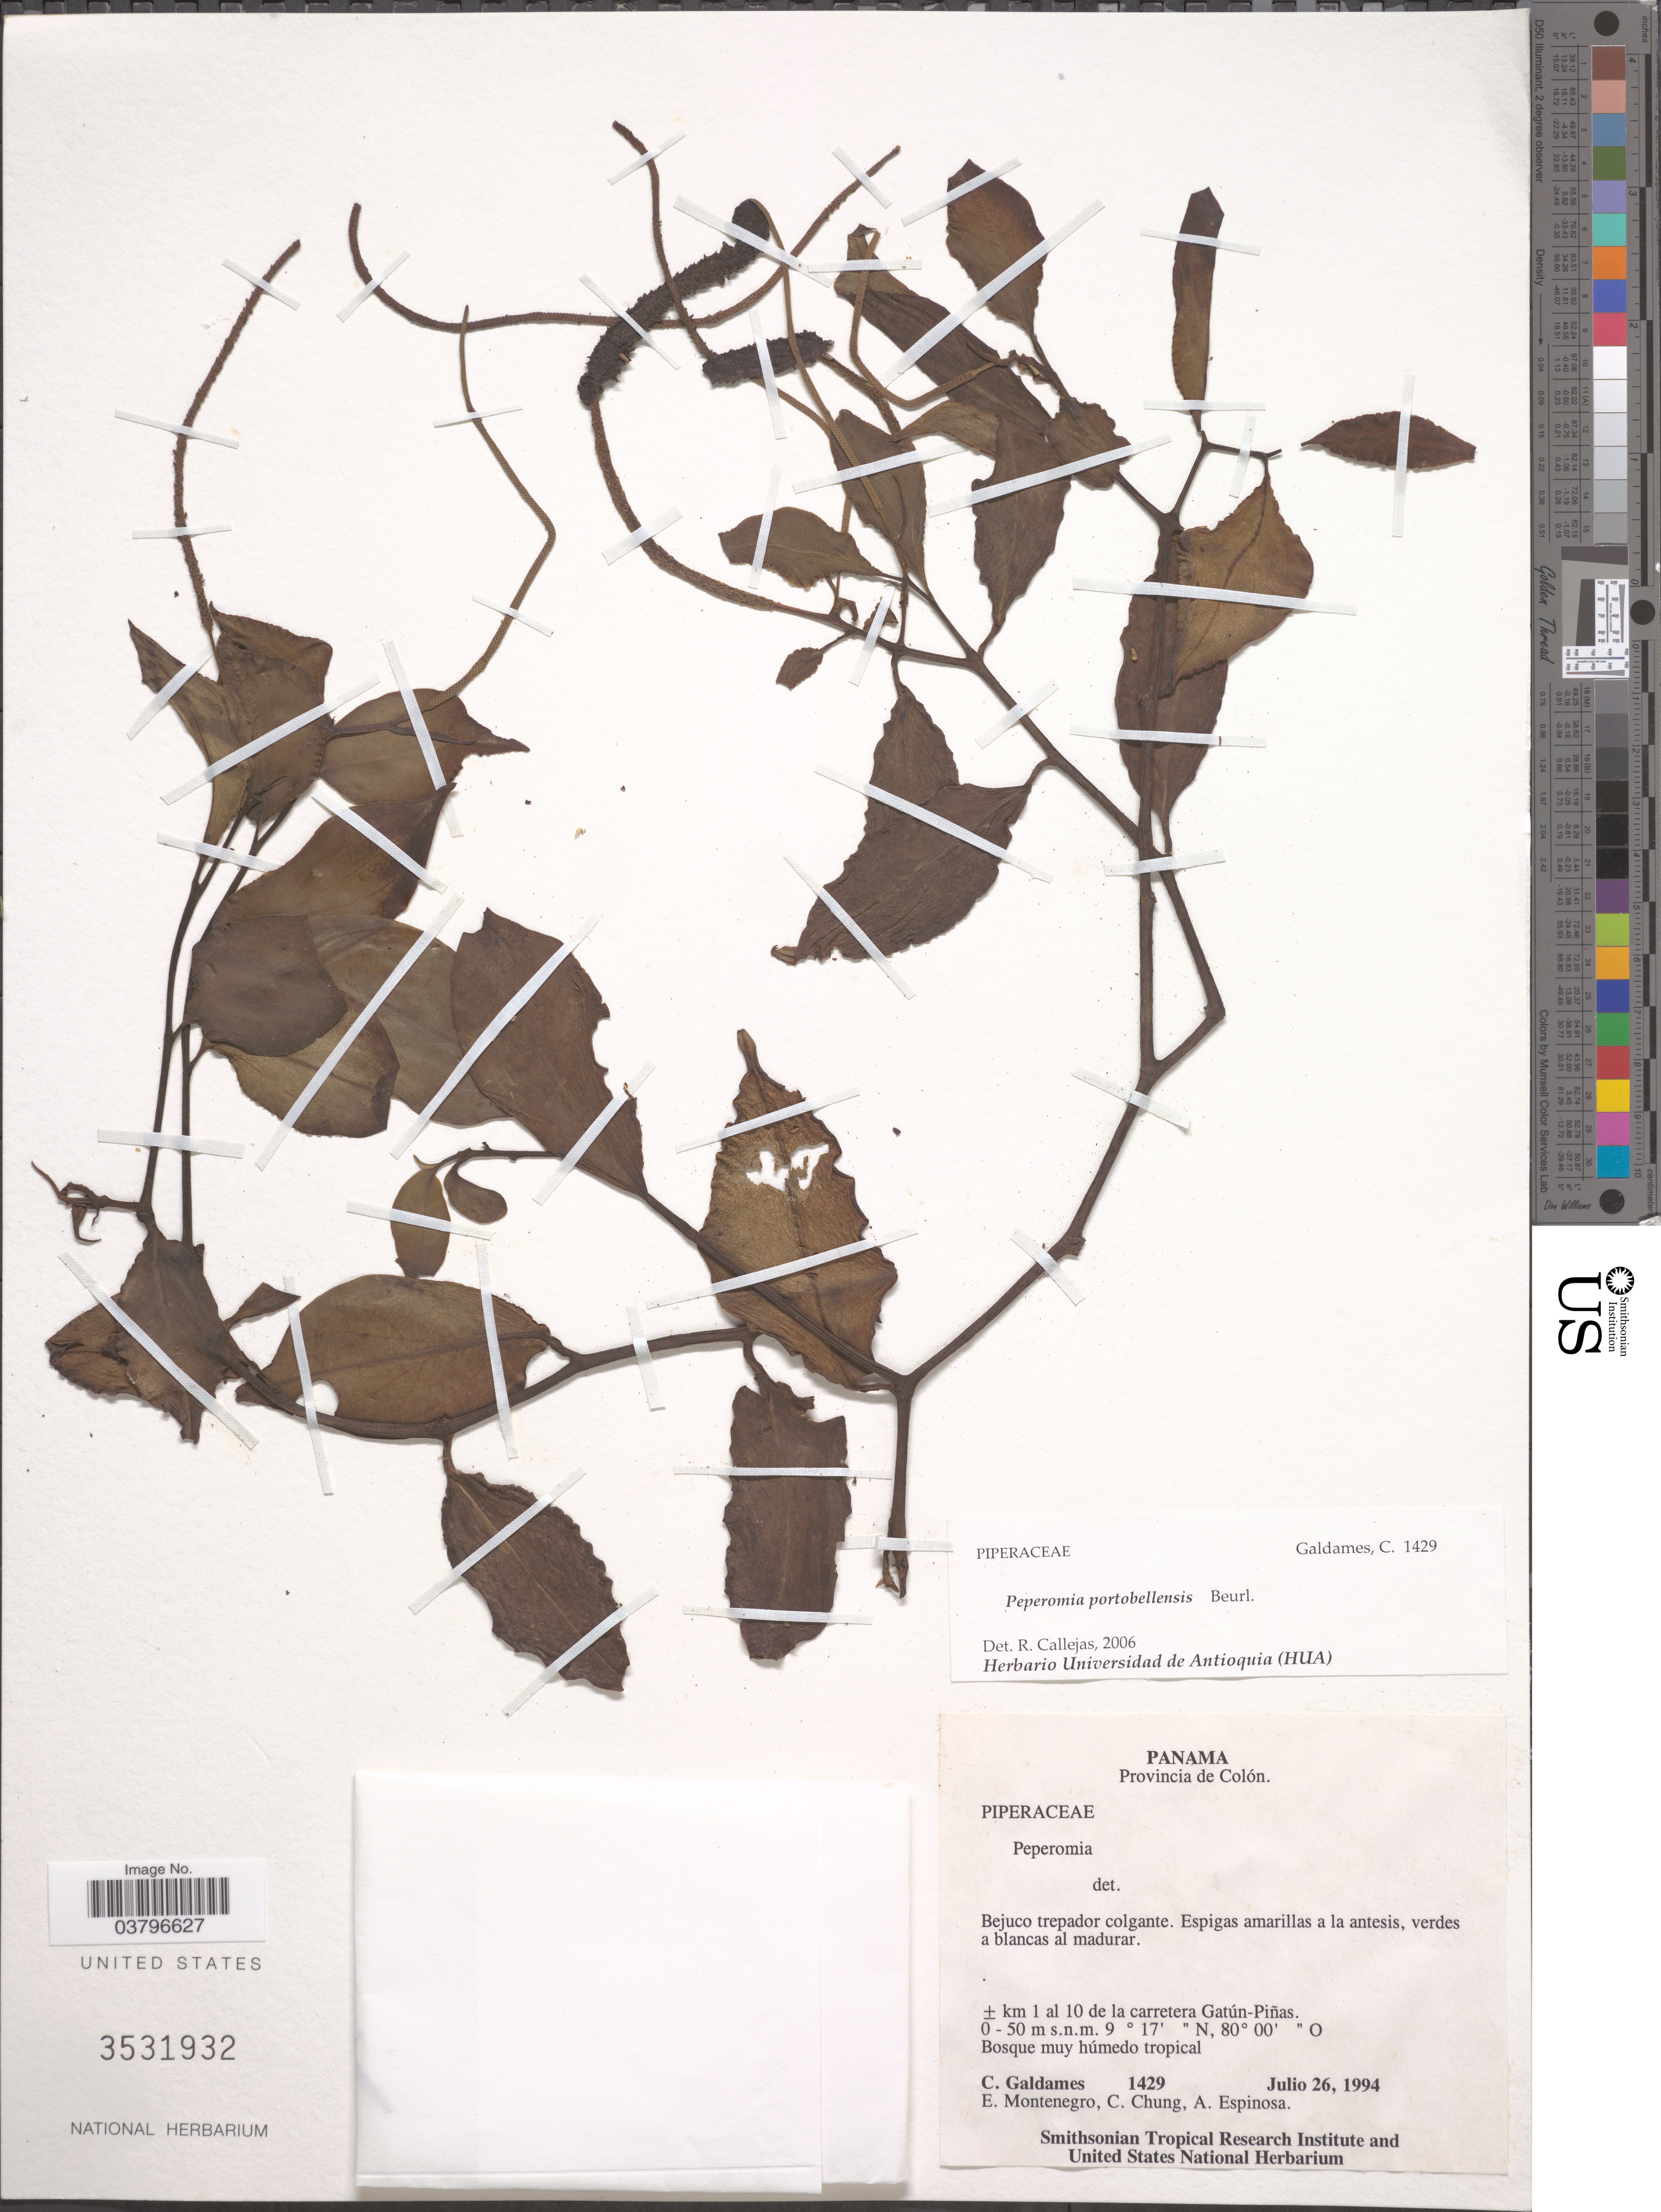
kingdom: Plantae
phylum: Tracheophyta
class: Magnoliopsida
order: Piperales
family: Piperaceae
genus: Peperomia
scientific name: Peperomia portobellensis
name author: Beurl.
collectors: C. Galdames, E. Montenegro, C. Chung & A. Espinosa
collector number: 1429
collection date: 1994-07-26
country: Panama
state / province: Colón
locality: ±km 1 al 10 de la carretera Gatún-Piñas.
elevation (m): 0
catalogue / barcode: US 3531932